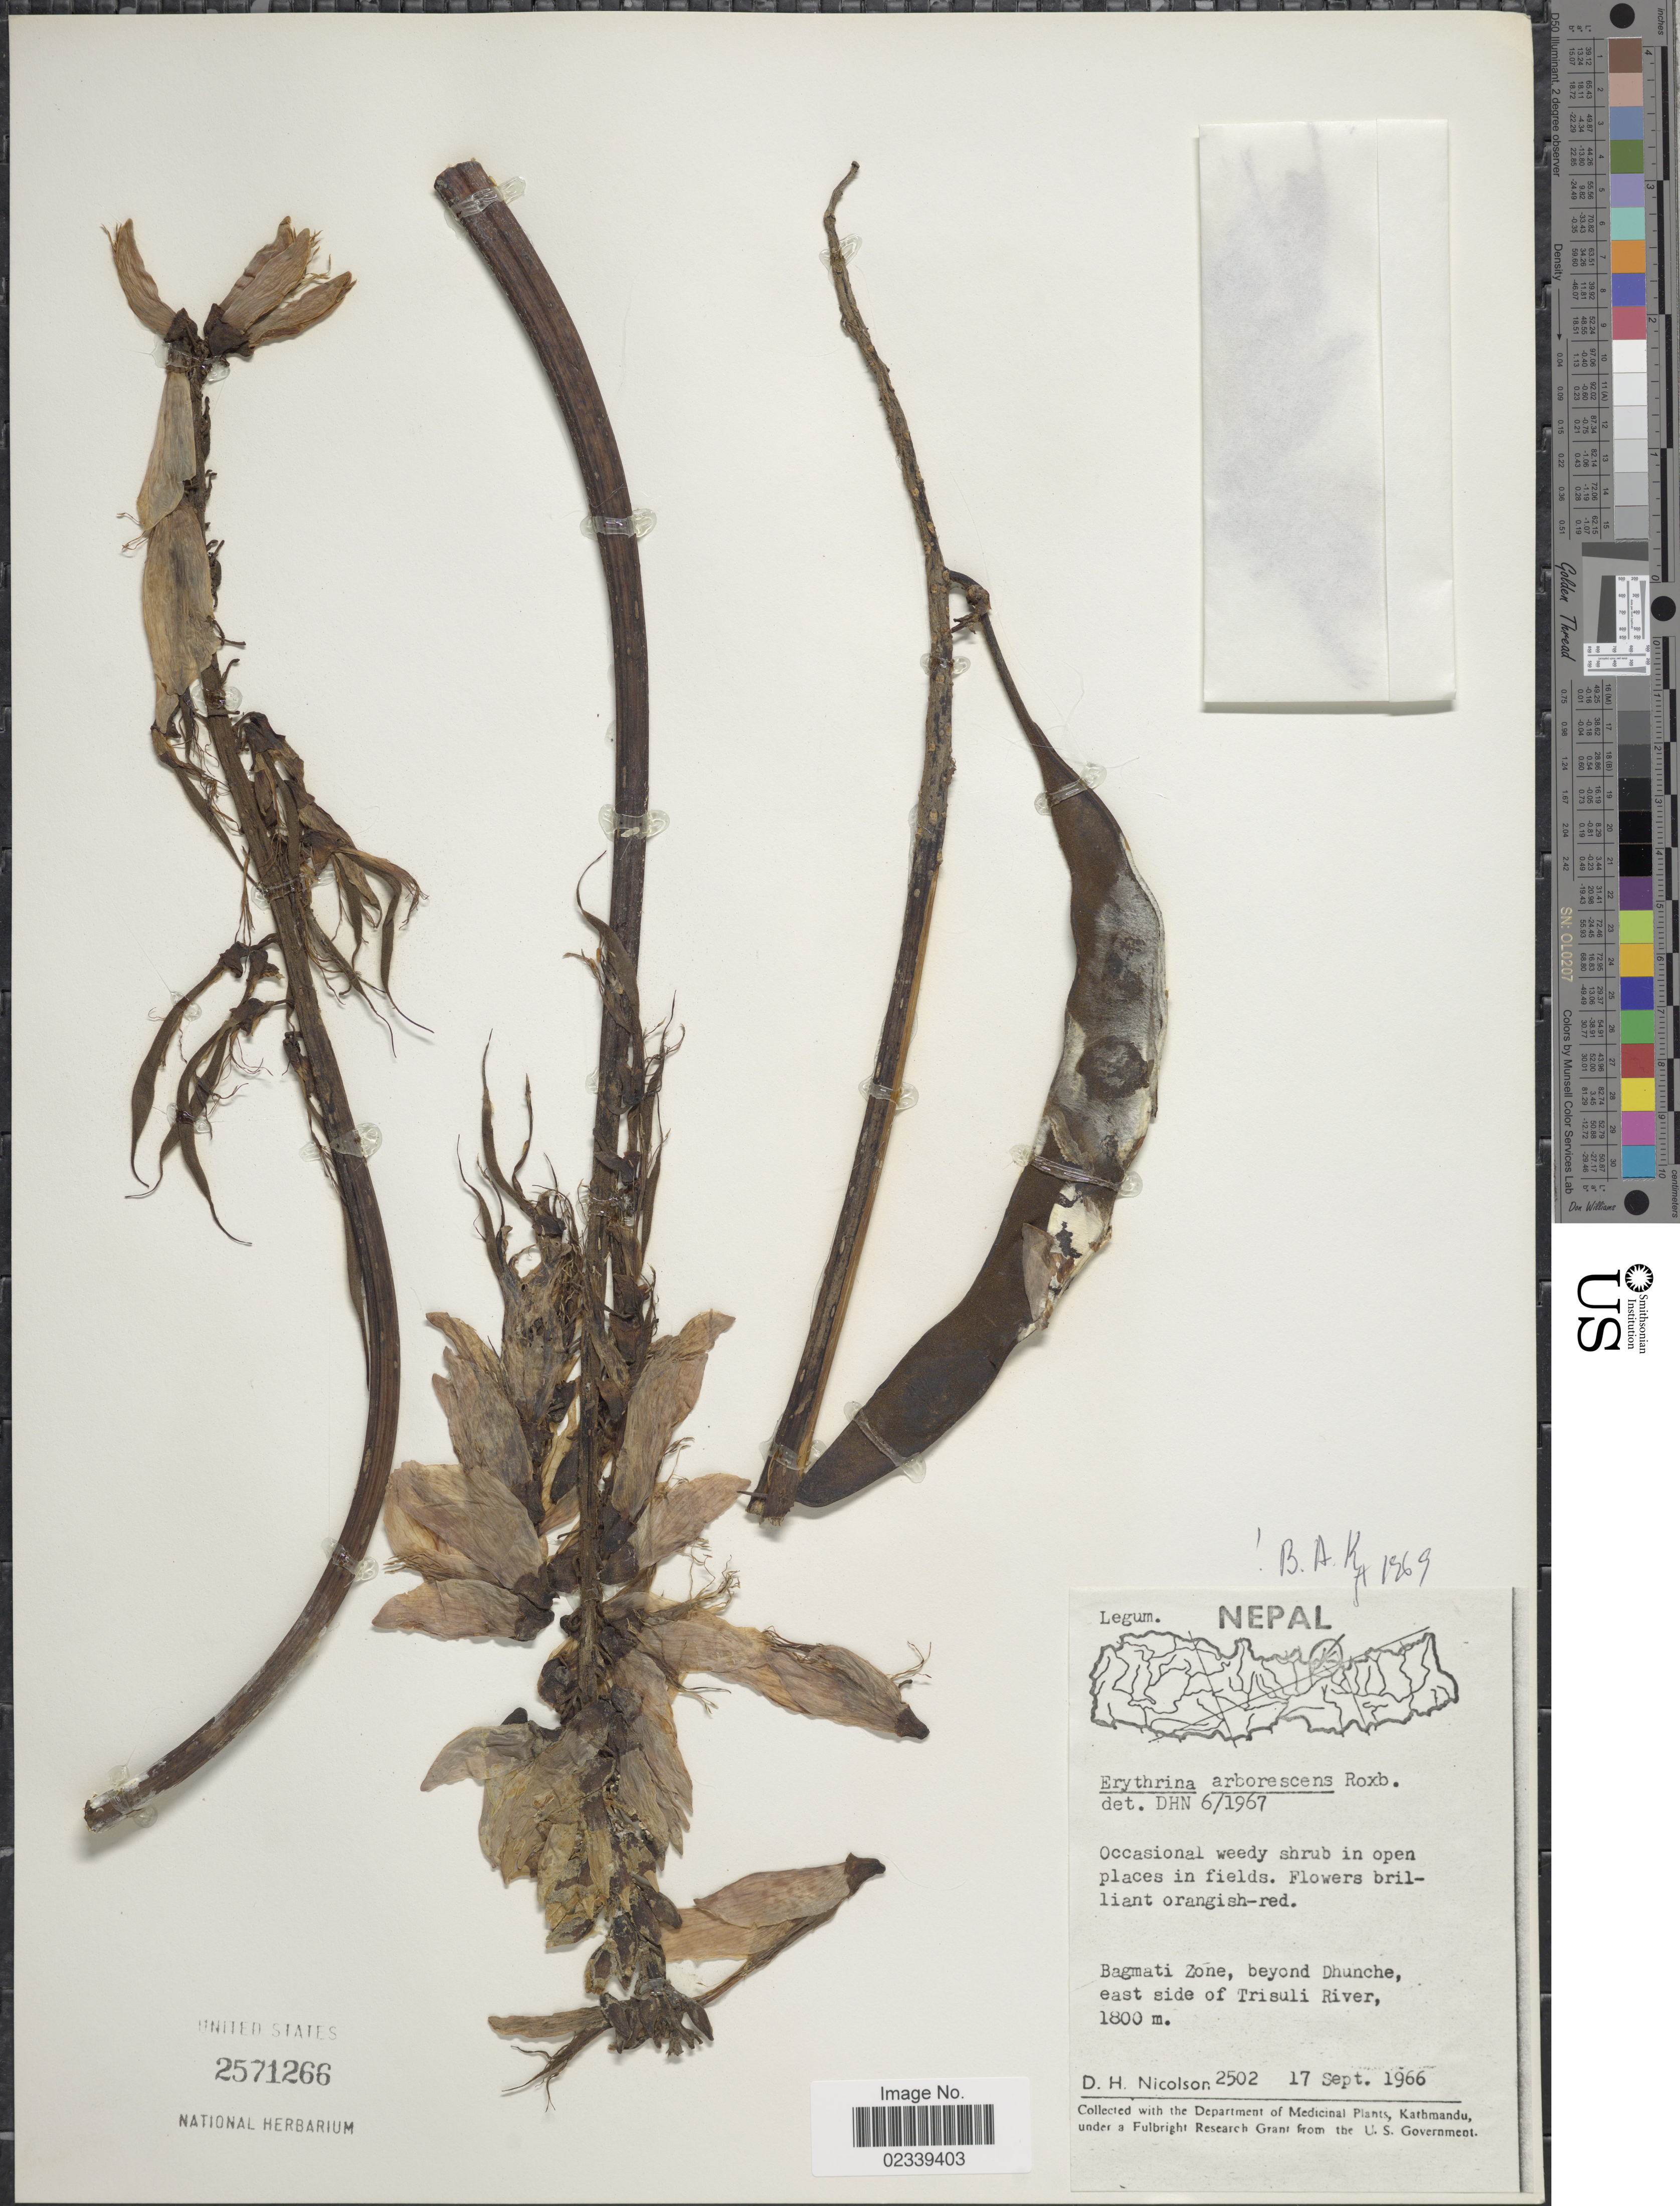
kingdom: Plantae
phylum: Tracheophyta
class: Magnoliopsida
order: Fabales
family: Fabaceae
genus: Erythrina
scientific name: Erythrina arborescens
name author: Roxb.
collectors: D. H. Nicolson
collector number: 2502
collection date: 1966-09-17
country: Nepal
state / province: Bagmati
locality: Bagmati Zone, beyond Dhunche, east side of Trisuli River.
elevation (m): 1800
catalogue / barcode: US 2571266